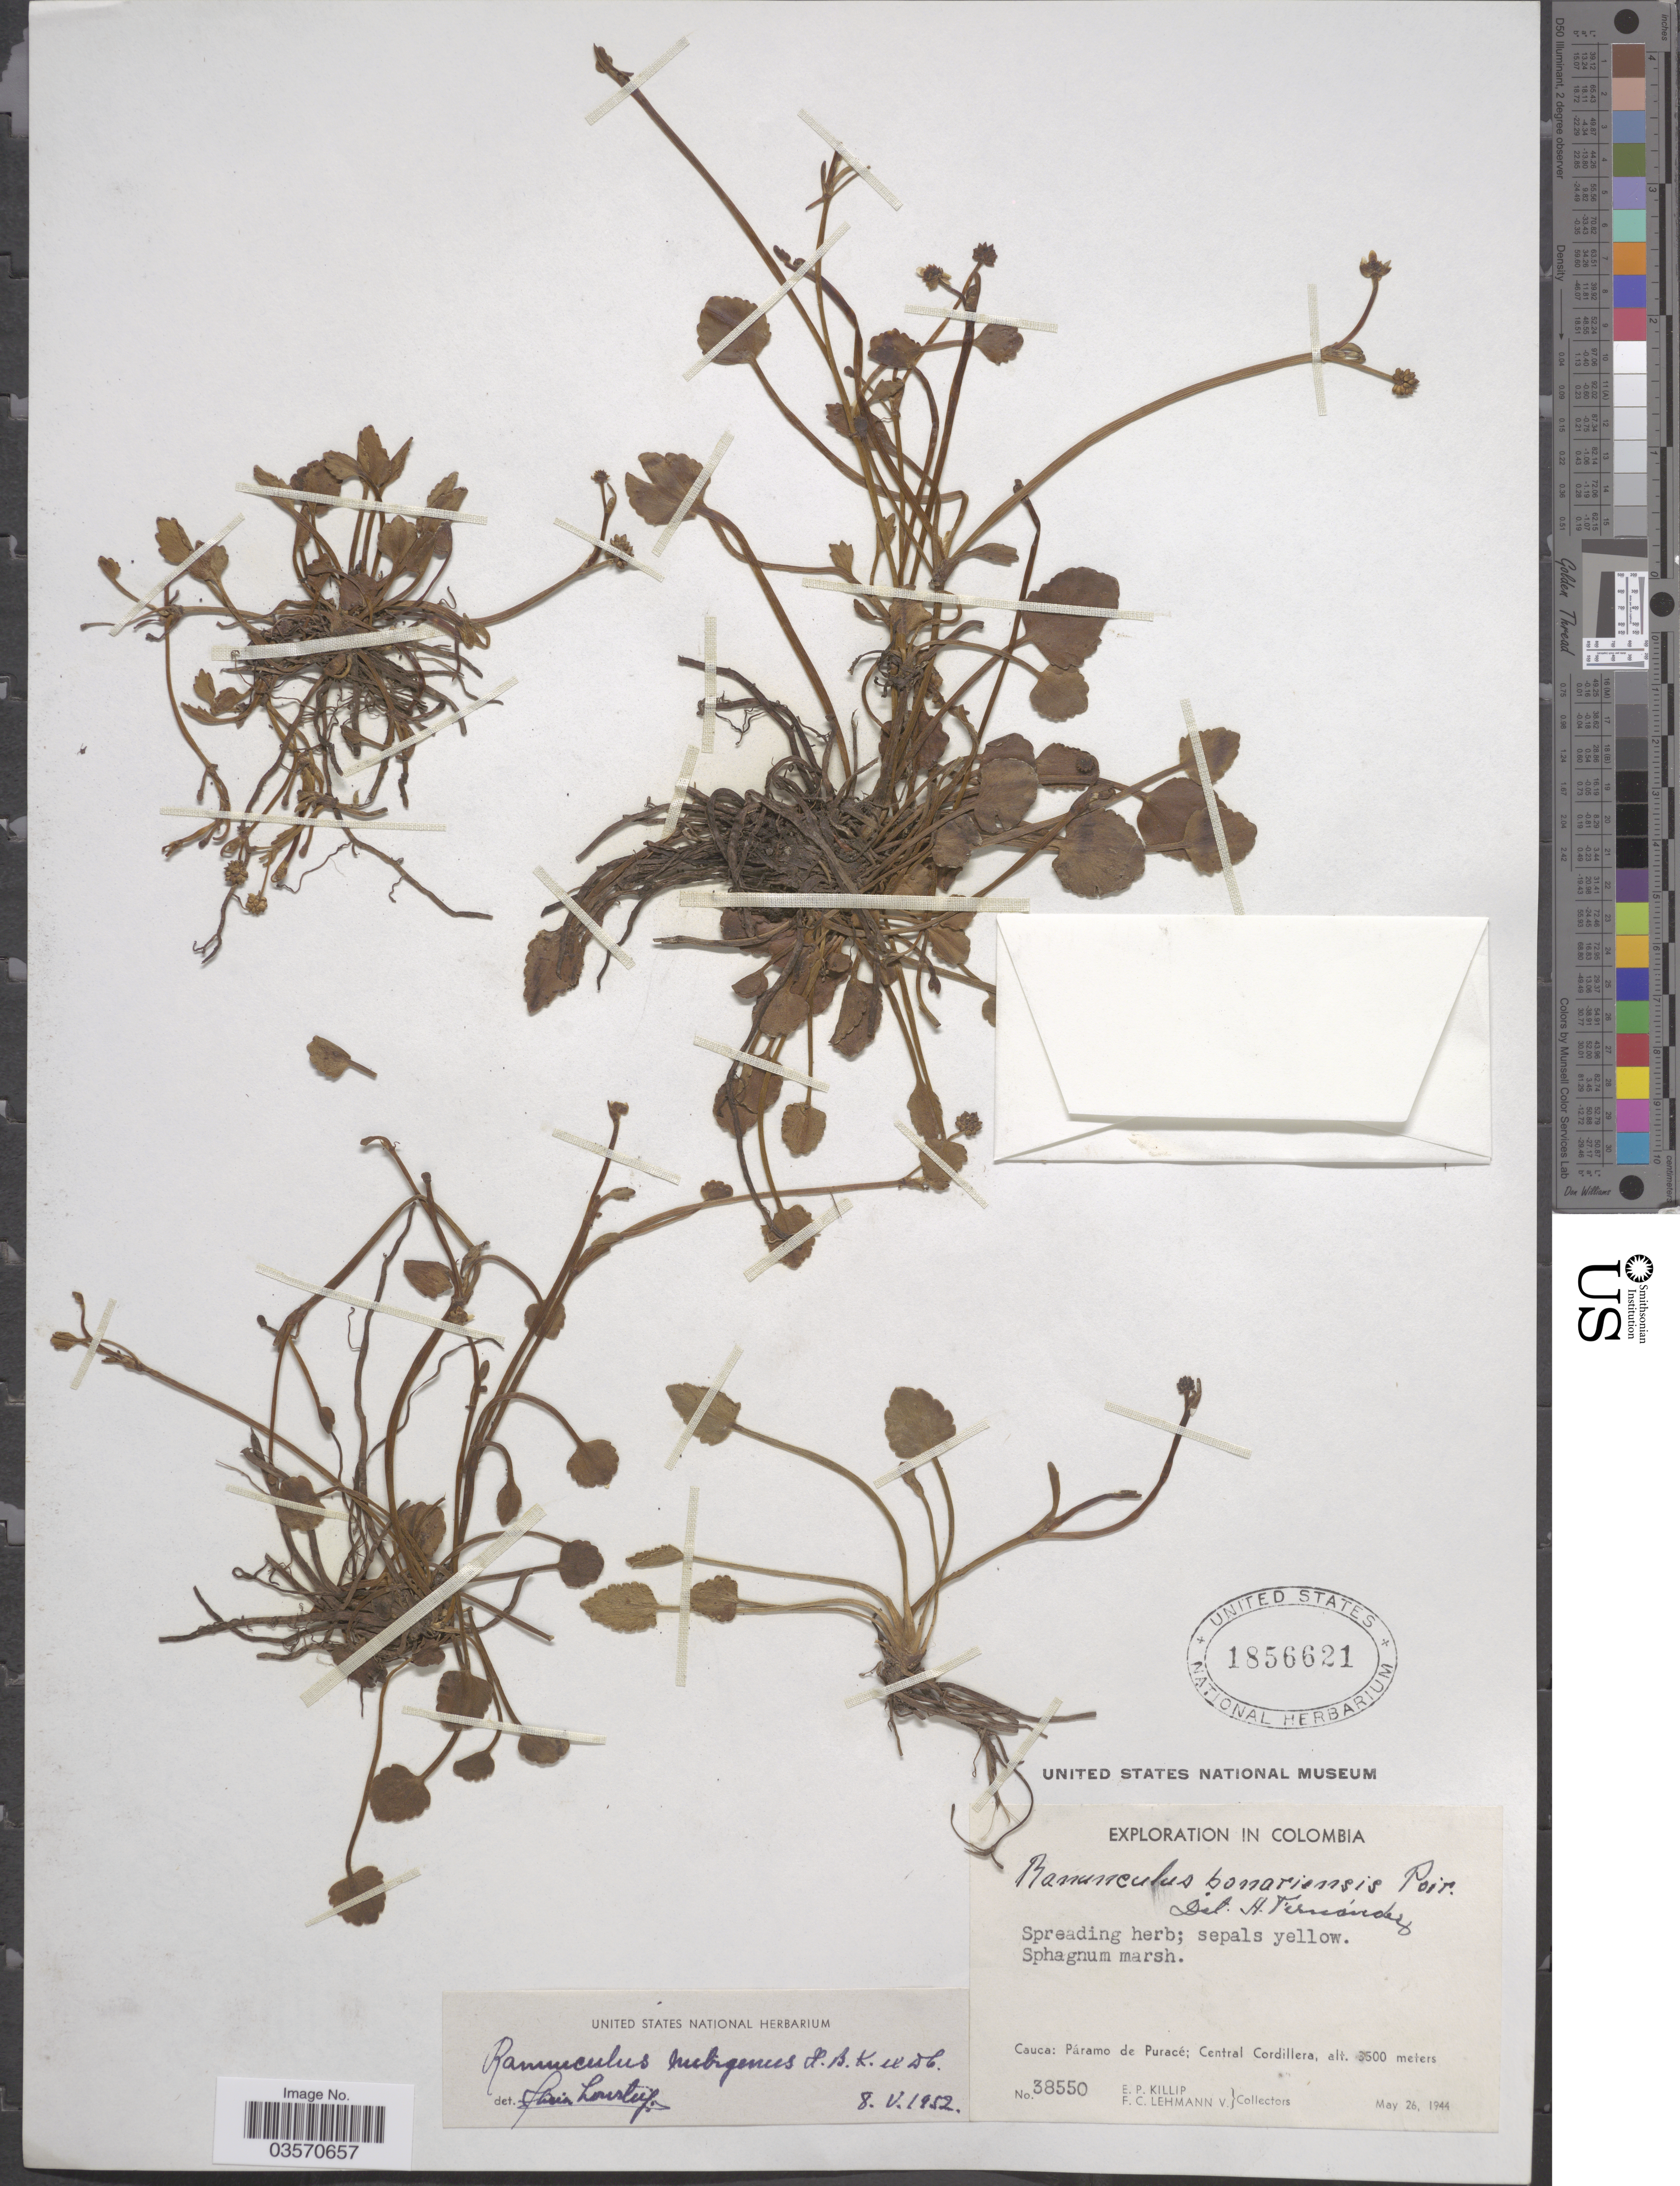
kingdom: Plantae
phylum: Tracheophyta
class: Magnoliopsida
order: Ranunculales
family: Ranunculaceae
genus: Ranunculus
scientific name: Ranunculus nubigenus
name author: Humb. et al. ex DC.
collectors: E. P. Killip & F. C. Lehmann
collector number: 38550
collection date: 1944-05-26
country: Colombia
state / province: Cauca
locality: Páramo de Puracé; Central Cordillera.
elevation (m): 3500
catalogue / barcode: US 1856621